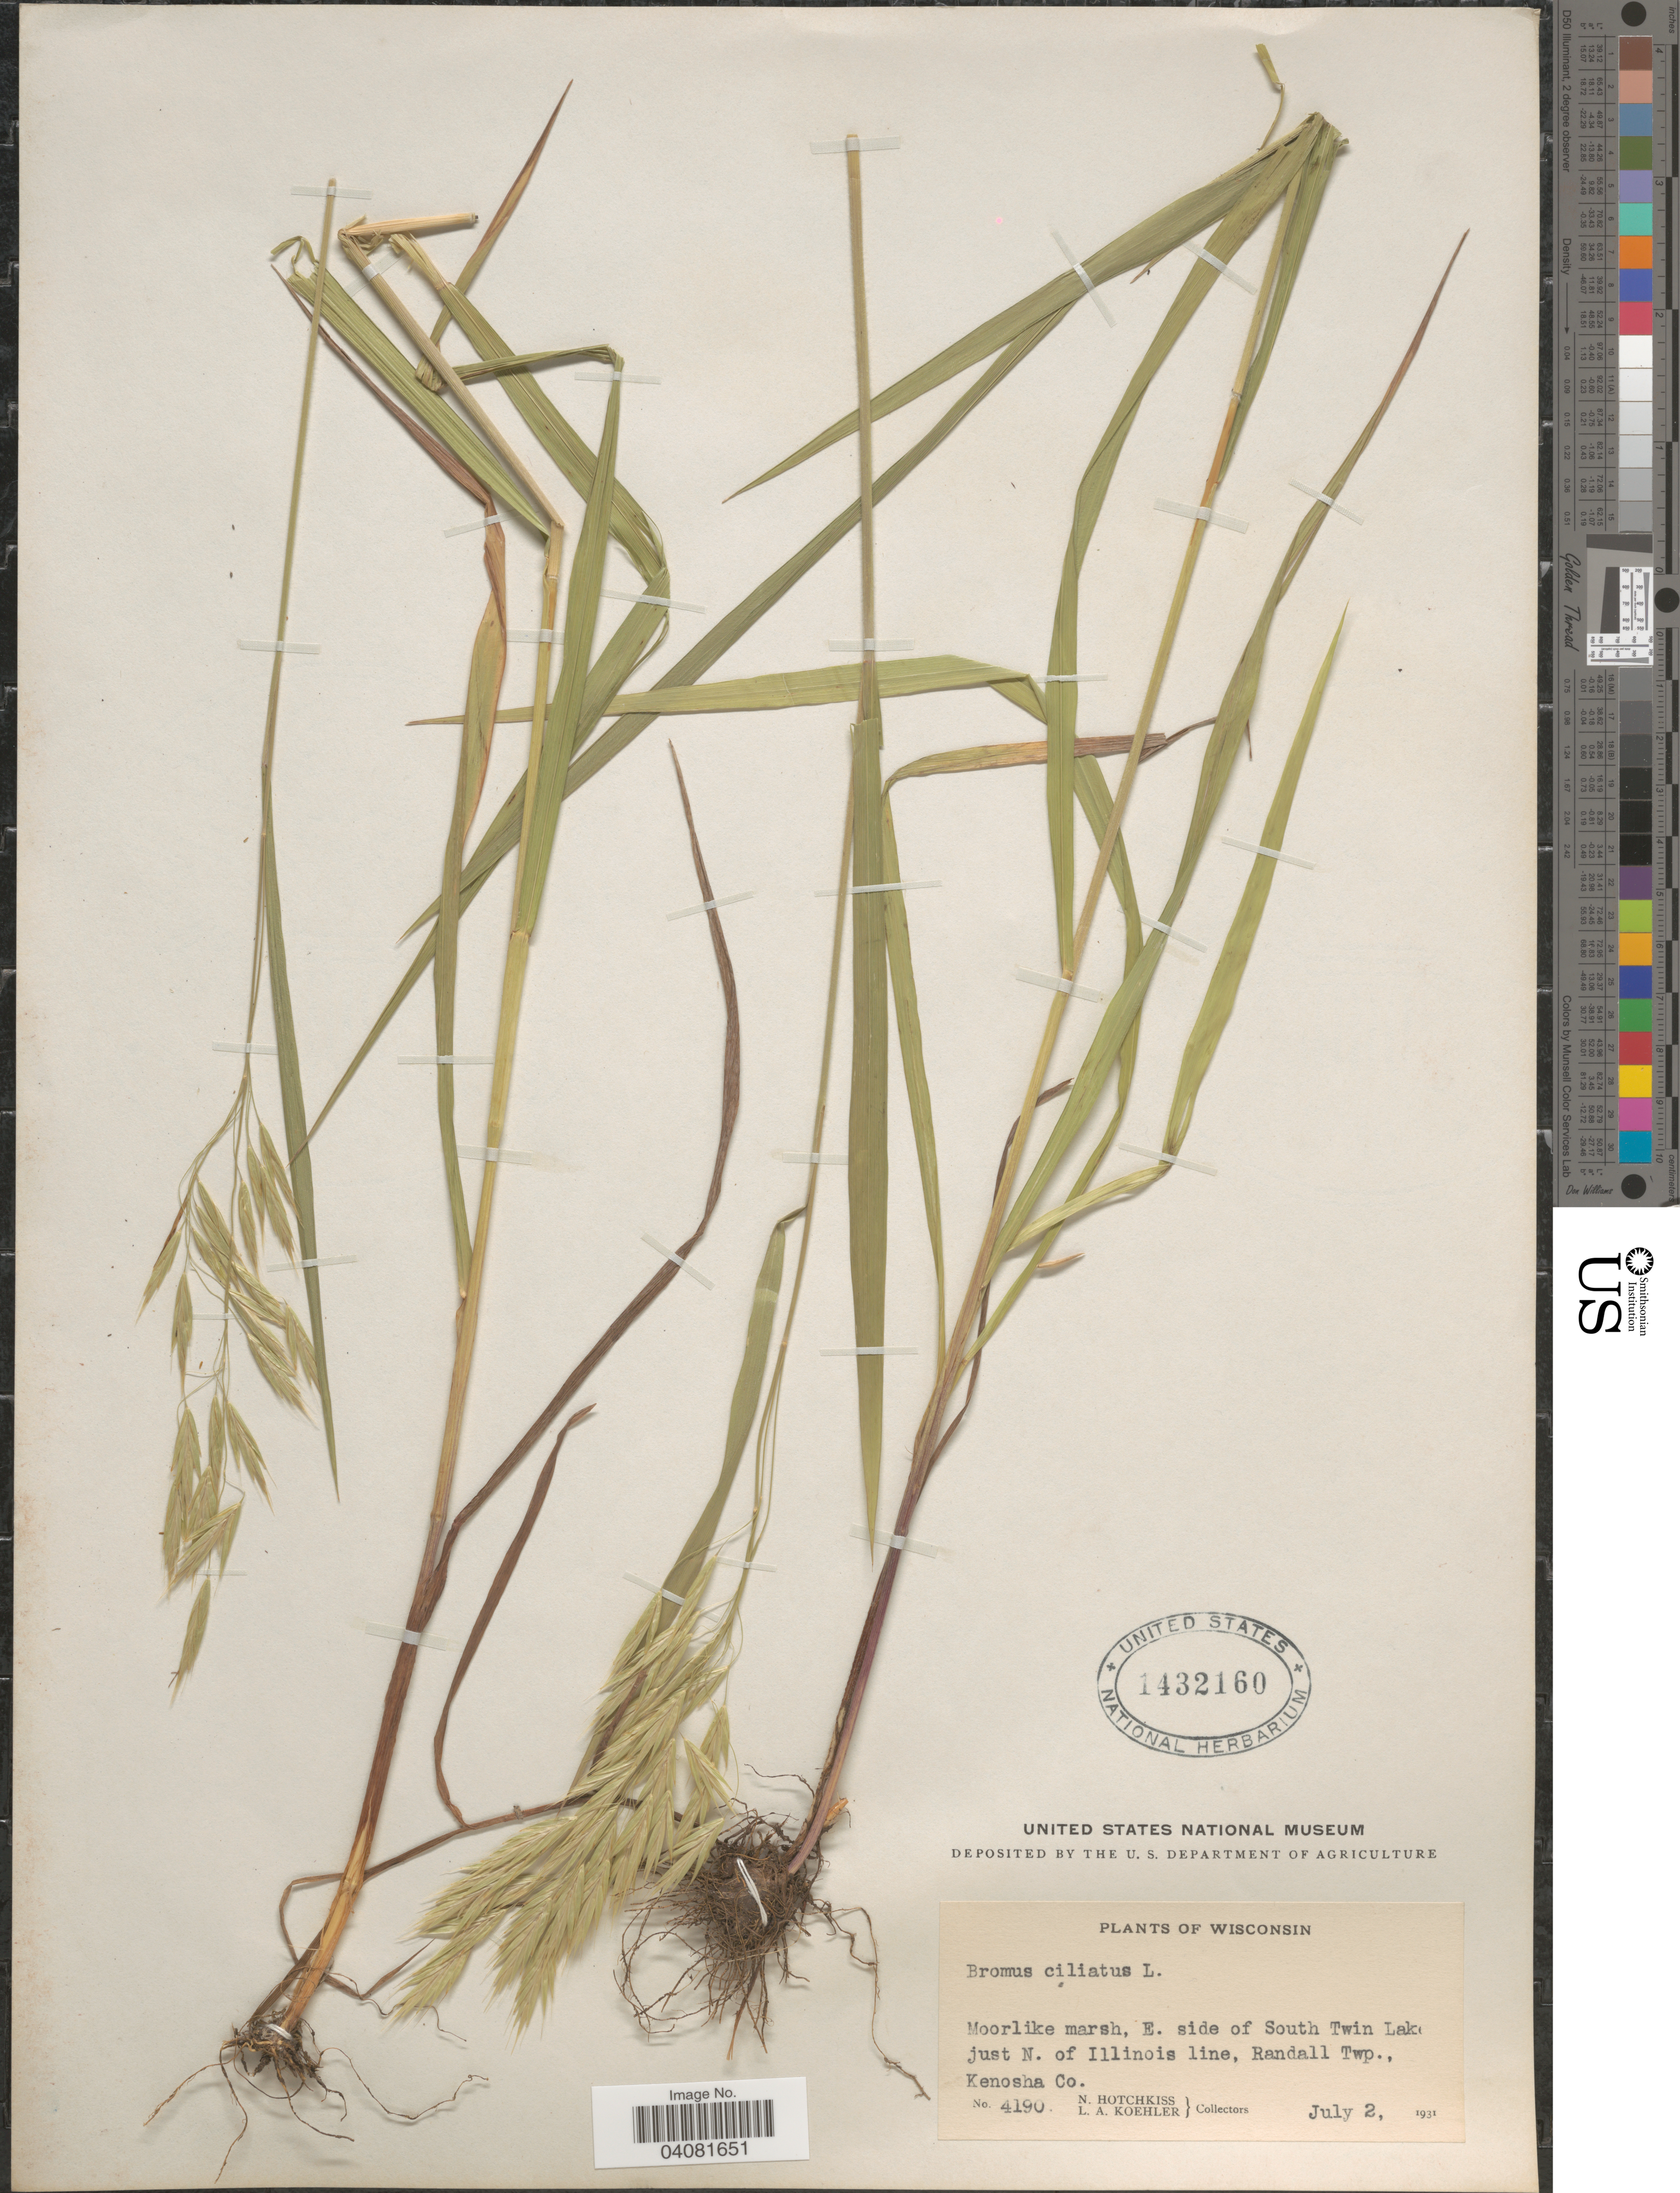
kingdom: Plantae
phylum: Tracheophyta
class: Liliopsida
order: Poales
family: Poaceae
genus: Bromus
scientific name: Bromus ciliatus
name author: L.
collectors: N. Hotchkiss & L. Koehler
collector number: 4190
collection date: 1931-07-02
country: United States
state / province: Wisconsin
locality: E. side of South Twin Lake just N of Illinois line, Randall Twp., Kenosha Co.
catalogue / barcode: US 1432160